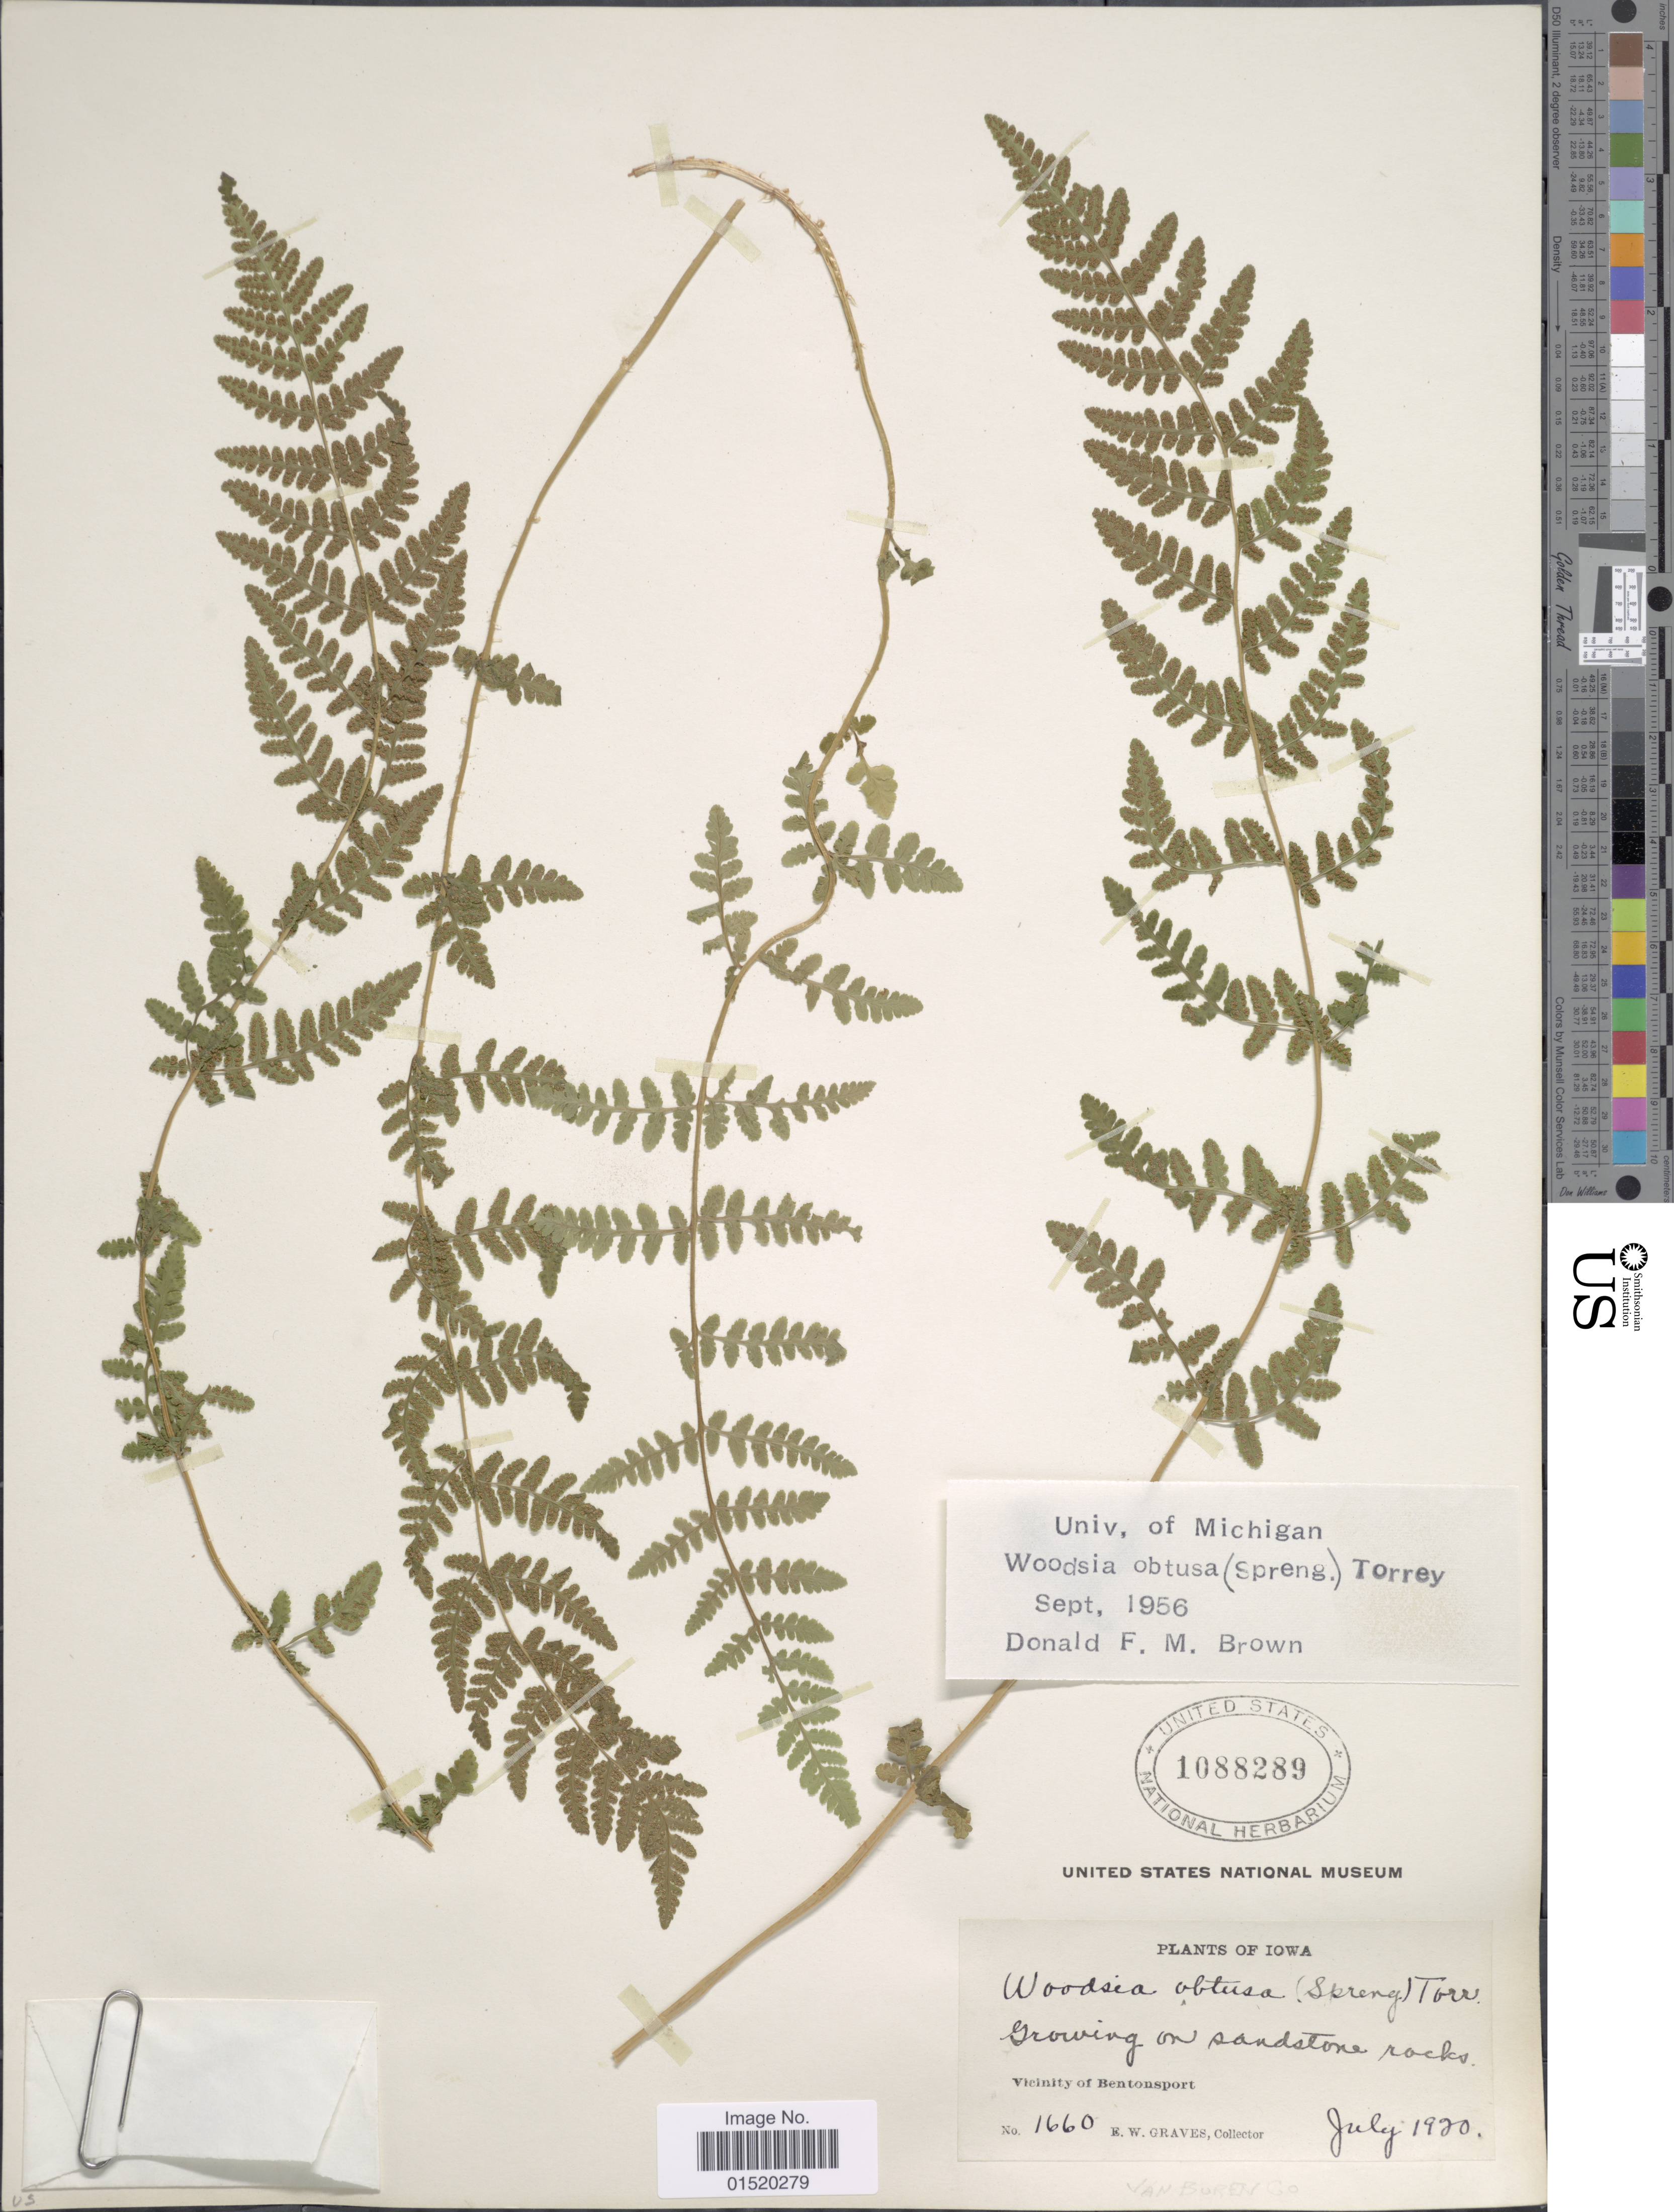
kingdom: Plantae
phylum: Tracheophyta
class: Polypodiopsida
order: Polypodiales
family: Woodsiaceae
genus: Woodsia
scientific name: Woodsia obtusa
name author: (Spreng.) Torr.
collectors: E. Graves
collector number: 1660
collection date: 1920-07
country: United States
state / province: Iowa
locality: Growing on sandstone rocks, Vicinity of Bentonsport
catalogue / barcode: US 1088289